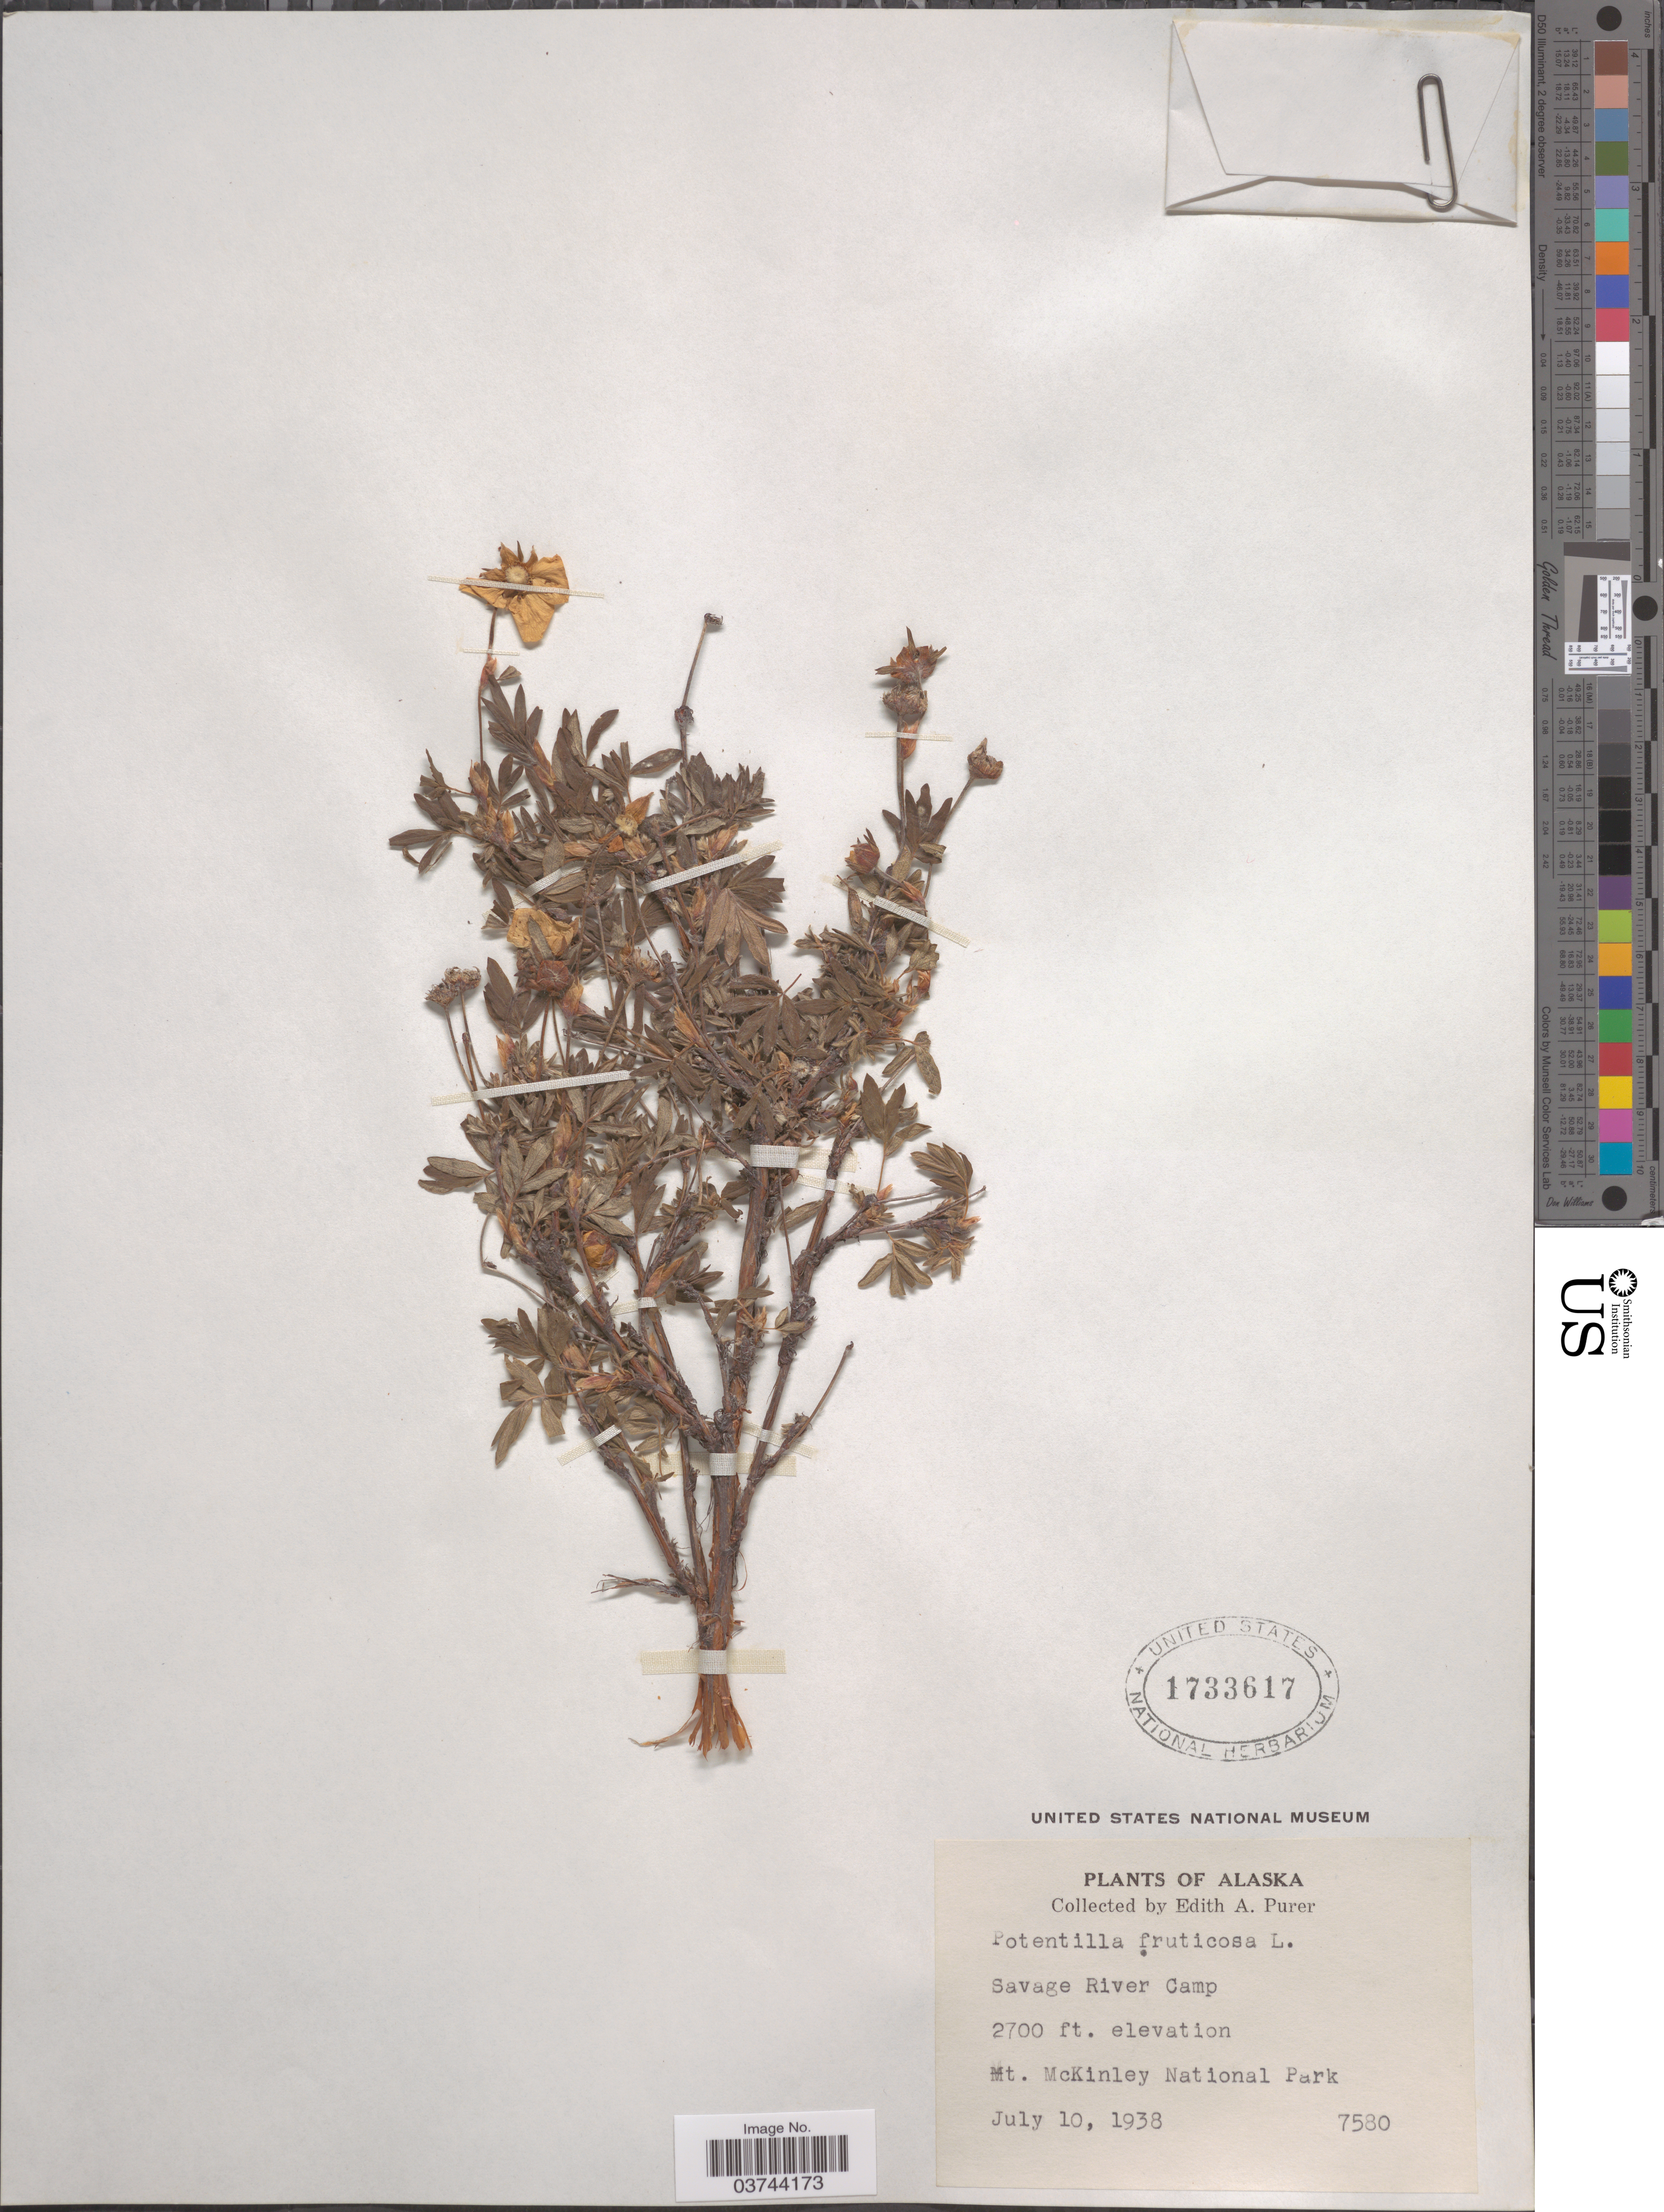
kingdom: Plantae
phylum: Tracheophyta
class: Magnoliopsida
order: Rosales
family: Rosaceae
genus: Dasiphora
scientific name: Dasiphora fruticosa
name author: (L.) Rydb.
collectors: E. Purer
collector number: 7580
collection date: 1938-07-10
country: United States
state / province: Alaska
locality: Savage River Camp. Mt. McKinley National Park.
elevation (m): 823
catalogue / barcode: US 1733617